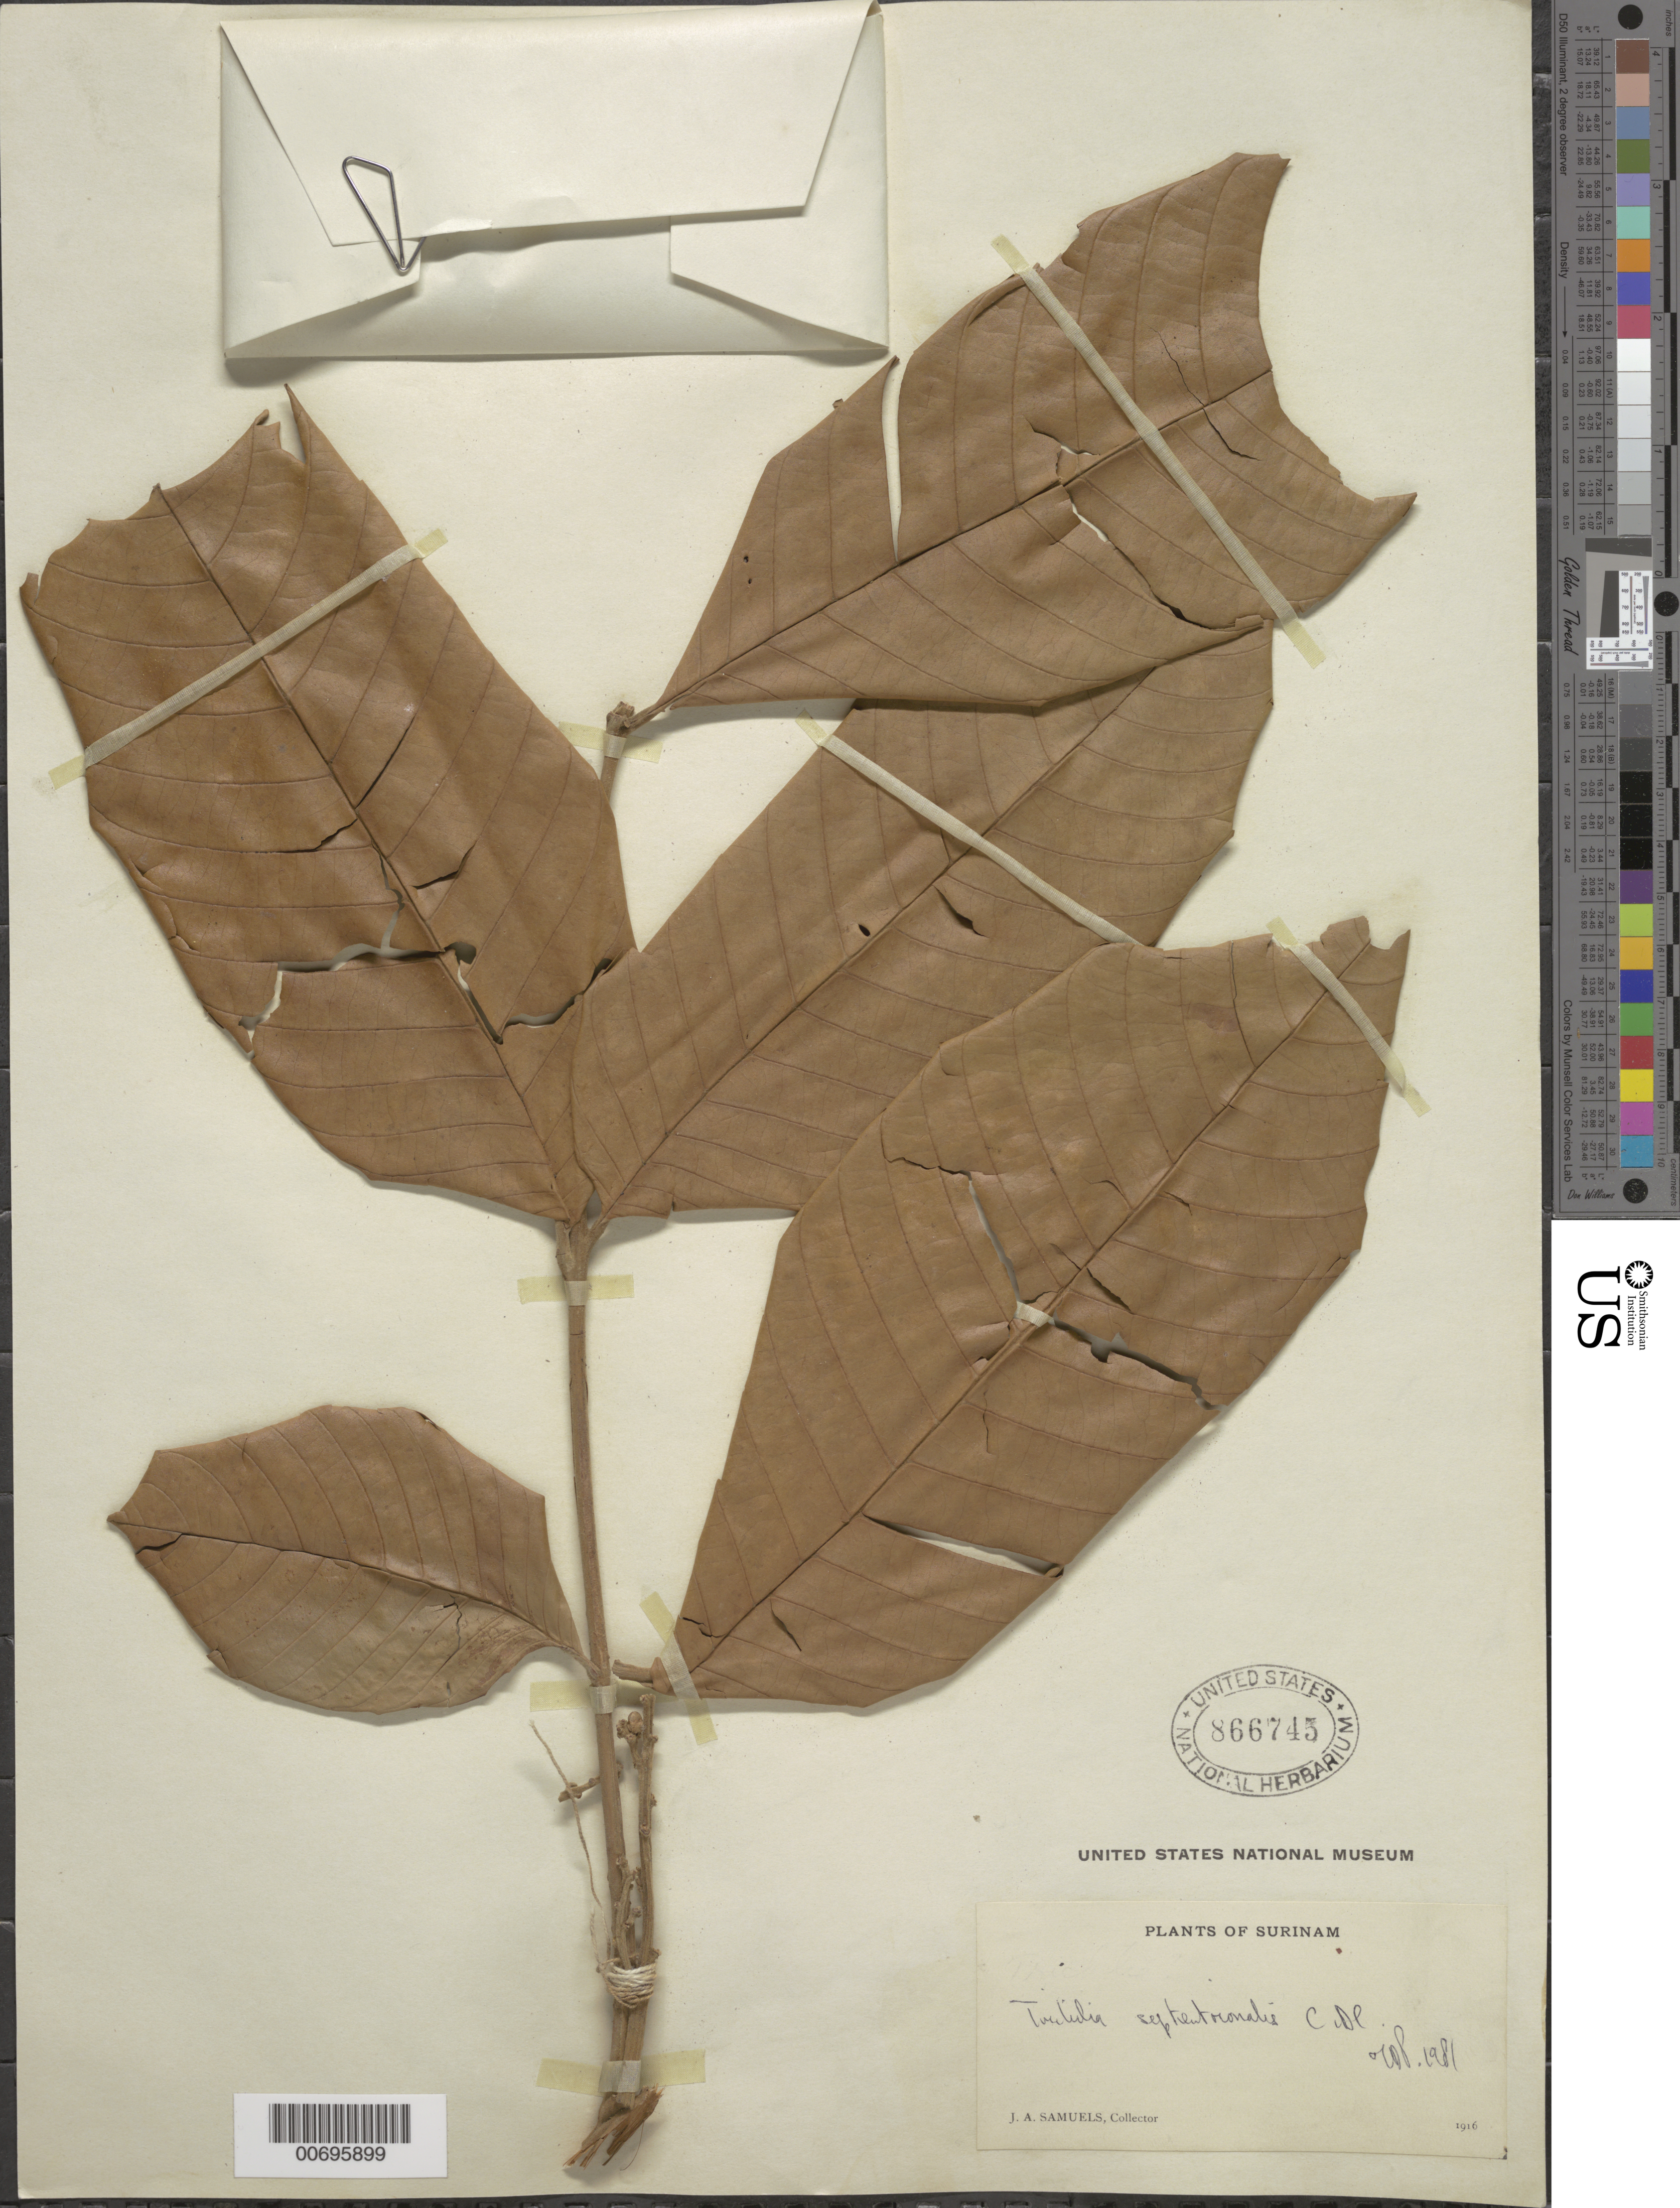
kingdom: Plantae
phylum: Tracheophyta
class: Magnoliopsida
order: Sapindales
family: Meliaceae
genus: Trichilia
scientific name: Trichilia septentrionalis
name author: C. DC.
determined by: Whyte, A.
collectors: J. A. Samuels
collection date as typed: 1916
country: Suriname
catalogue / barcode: US 866745